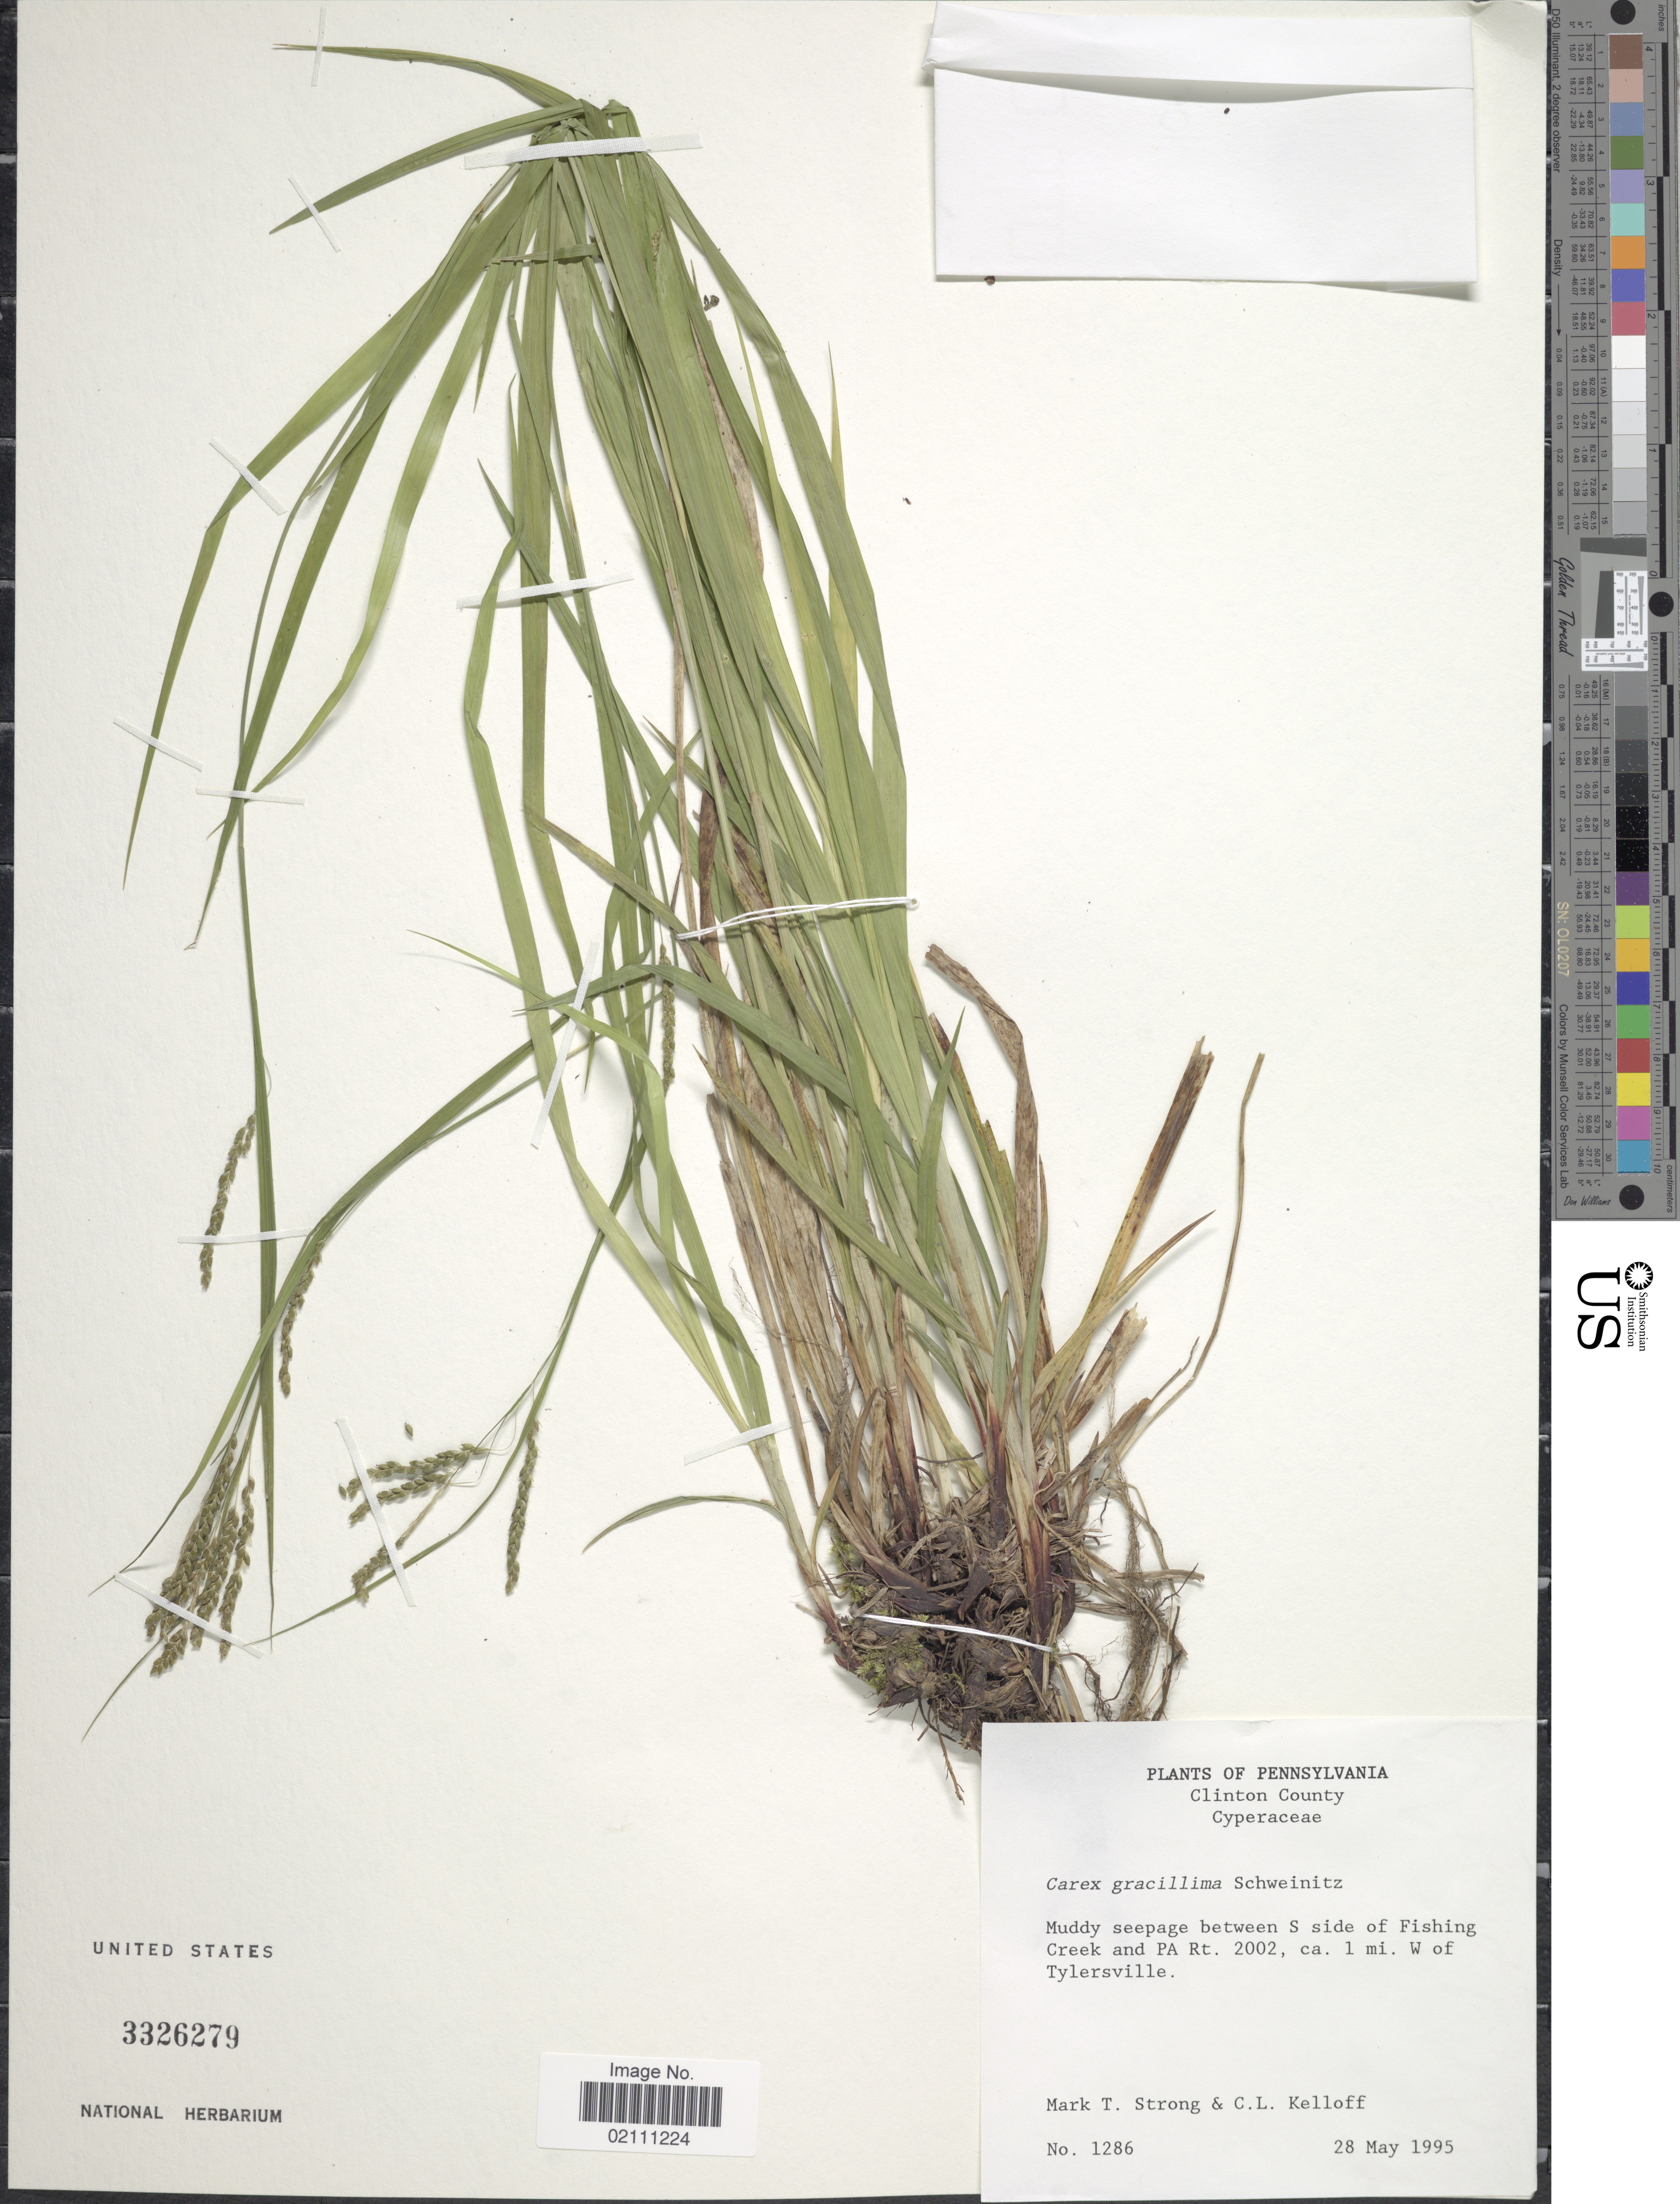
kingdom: Plantae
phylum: Tracheophyta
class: Liliopsida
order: Poales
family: Cyperaceae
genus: Carex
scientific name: Carex gracillima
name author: Schwein.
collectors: M. T. Strong & C. L. Kelloff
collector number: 1286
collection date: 1995-05-28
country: United States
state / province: Pennsylvania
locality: Clinton County, Muddy seepage between S side of Fishing Creek and PA Rt. 2002, 1 mi. W of Tylersville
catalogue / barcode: US 3326279